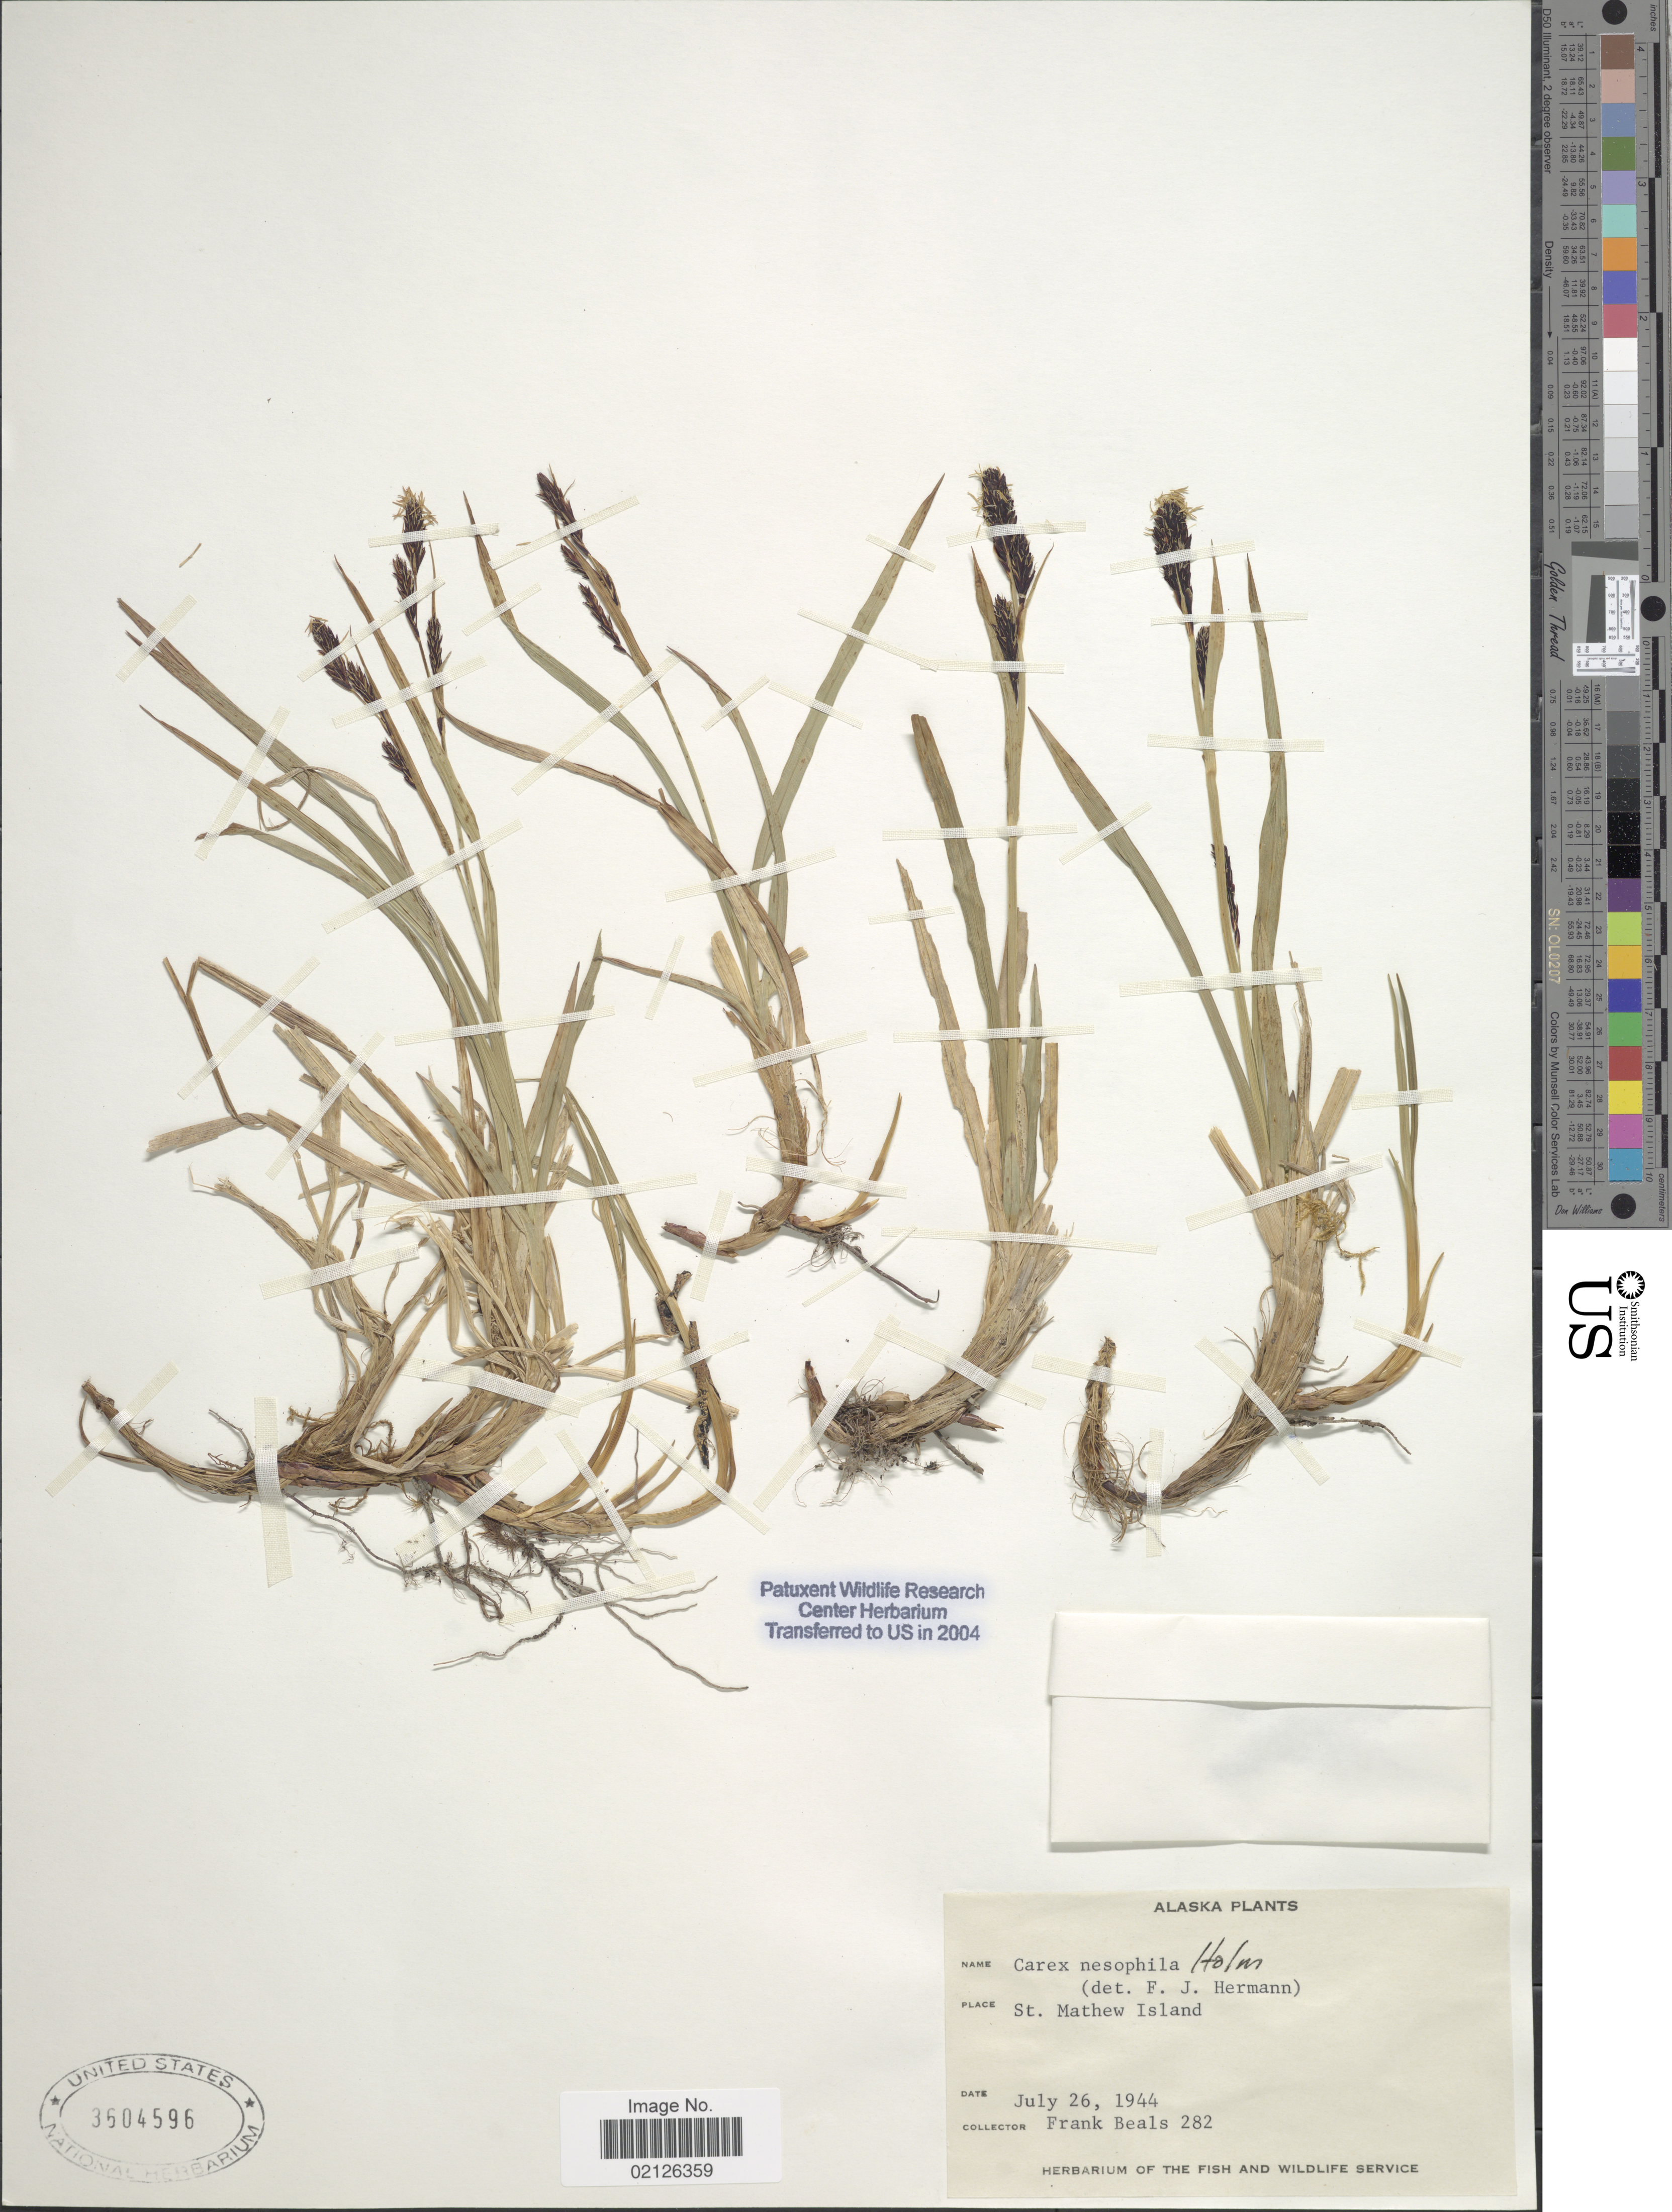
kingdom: Plantae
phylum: Tracheophyta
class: Liliopsida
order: Poales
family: Cyperaceae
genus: Carex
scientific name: Carex microchaeta subsp. nesophila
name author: (Holm) D.F. Murray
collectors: F. Beals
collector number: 282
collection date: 1944-07-26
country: United States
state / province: Alaska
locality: St Mathew Island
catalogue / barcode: US 3604596